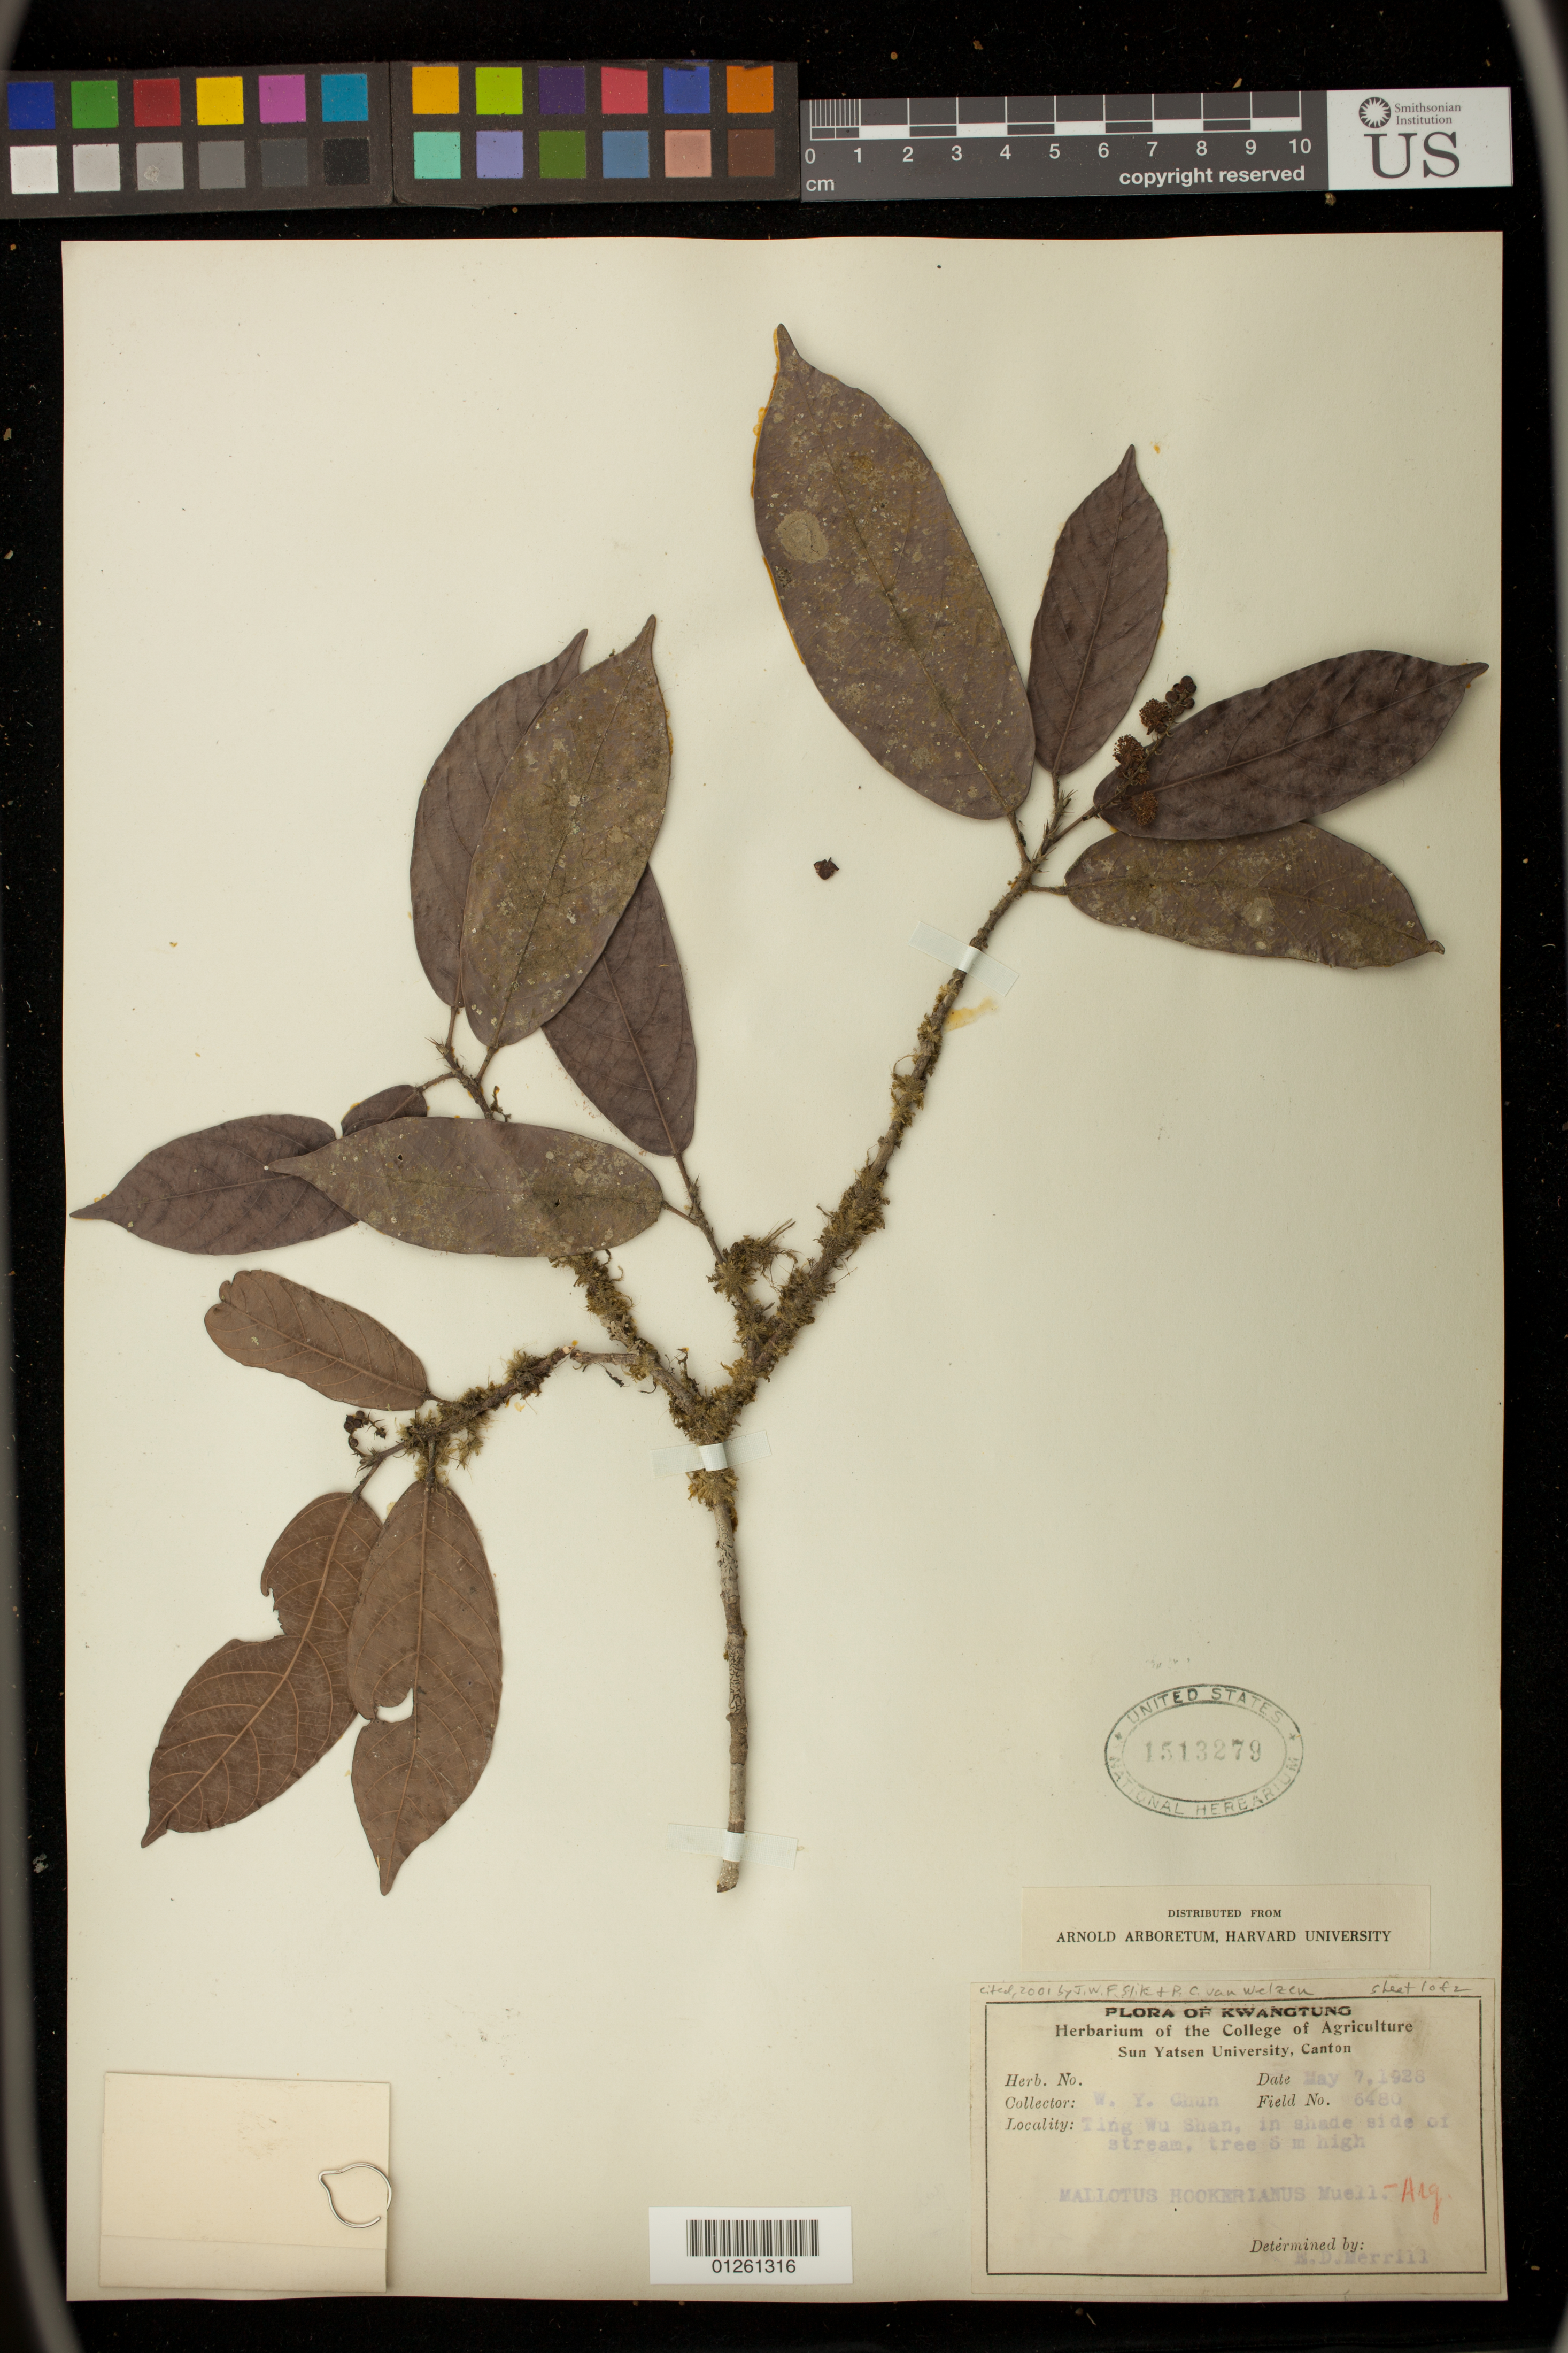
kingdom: Plantae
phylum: Tracheophyta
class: Magnoliopsida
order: Malpighiales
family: Euphorbiaceae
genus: Hancea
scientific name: Hancea hookeriana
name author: Seem.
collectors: W. Y. Chun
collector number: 6480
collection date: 1928-05-07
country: China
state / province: Guangdong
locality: Kwangtung [Guangdong]. Ting Wu Shan.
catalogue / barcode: US 1513279